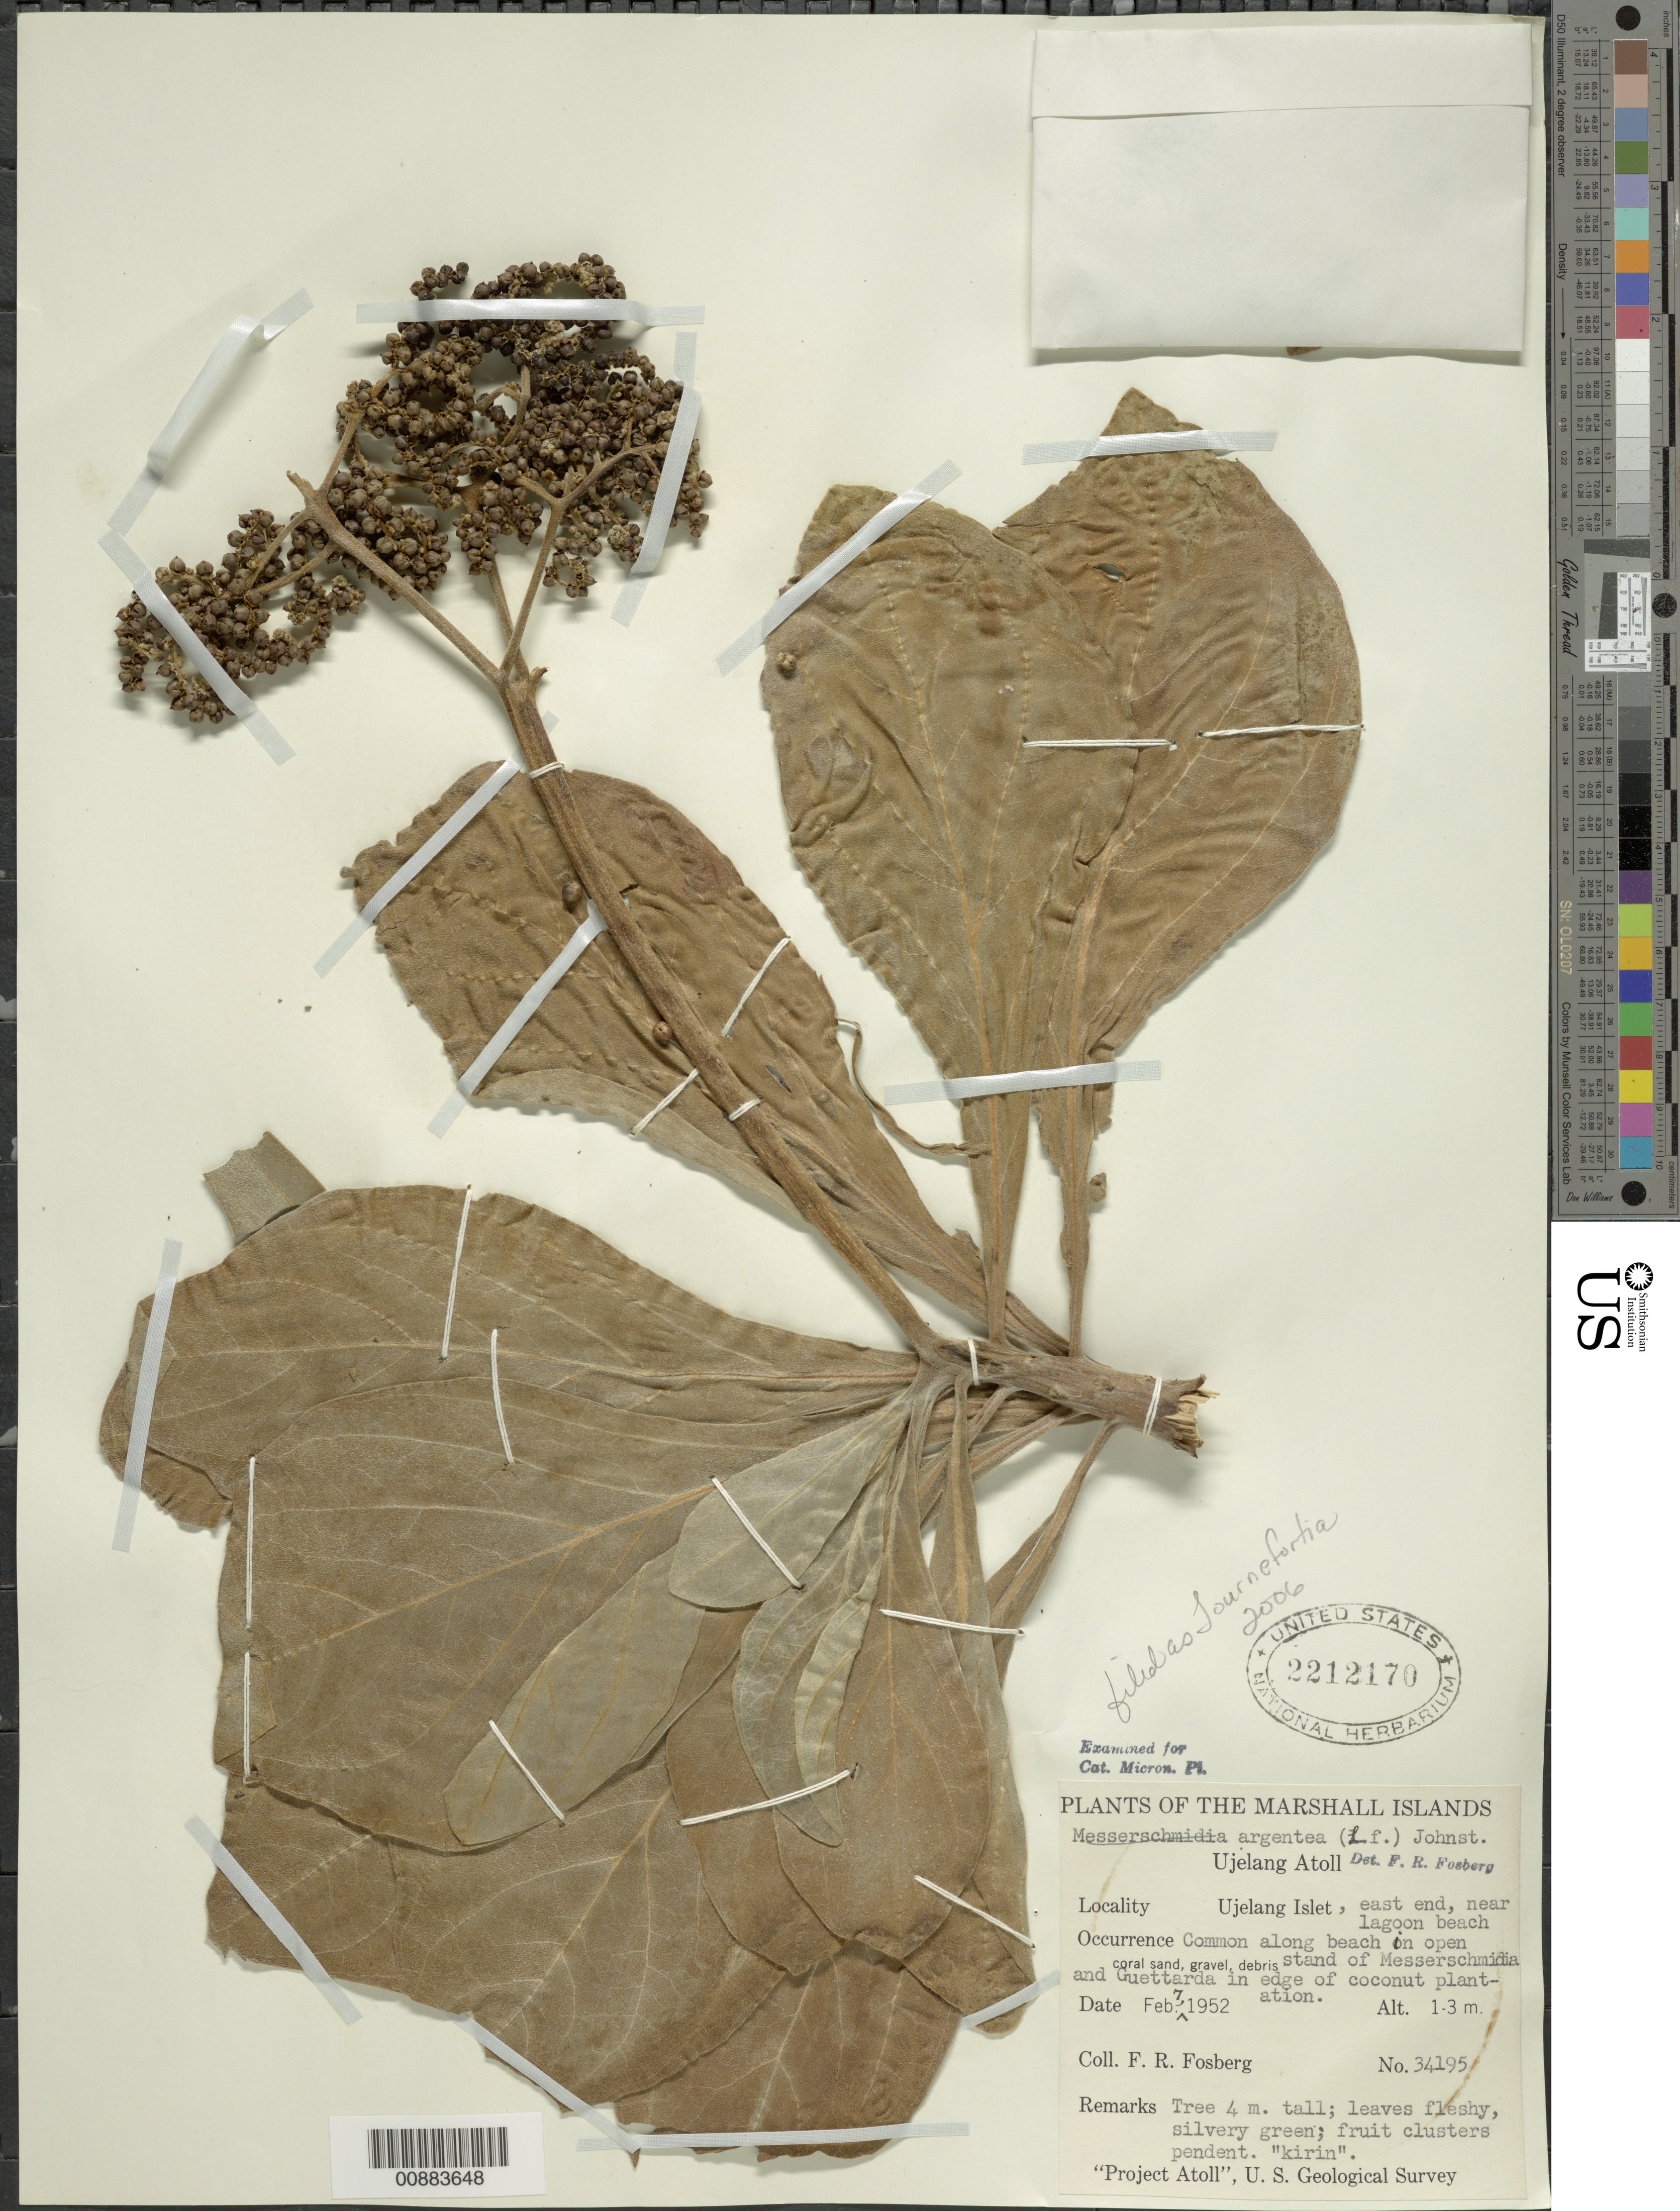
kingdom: Plantae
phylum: Tracheophyta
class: Magnoliopsida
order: Boraginales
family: Heliotropiaceae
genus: Heliotropium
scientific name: Heliotropium arboreum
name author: (Blanco) Mabberley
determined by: Wagner, W. L., (BOT), Smithsonian Institution - National Museum of Natural History (UNITED STATES)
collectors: F. R. Fosberg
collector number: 34195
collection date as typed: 07 Feb 1952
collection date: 1952-02-07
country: Marshall Islands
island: Ujelang Atoll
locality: Ujelang Islet; E end, near lagoon beach.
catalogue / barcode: US 2212170